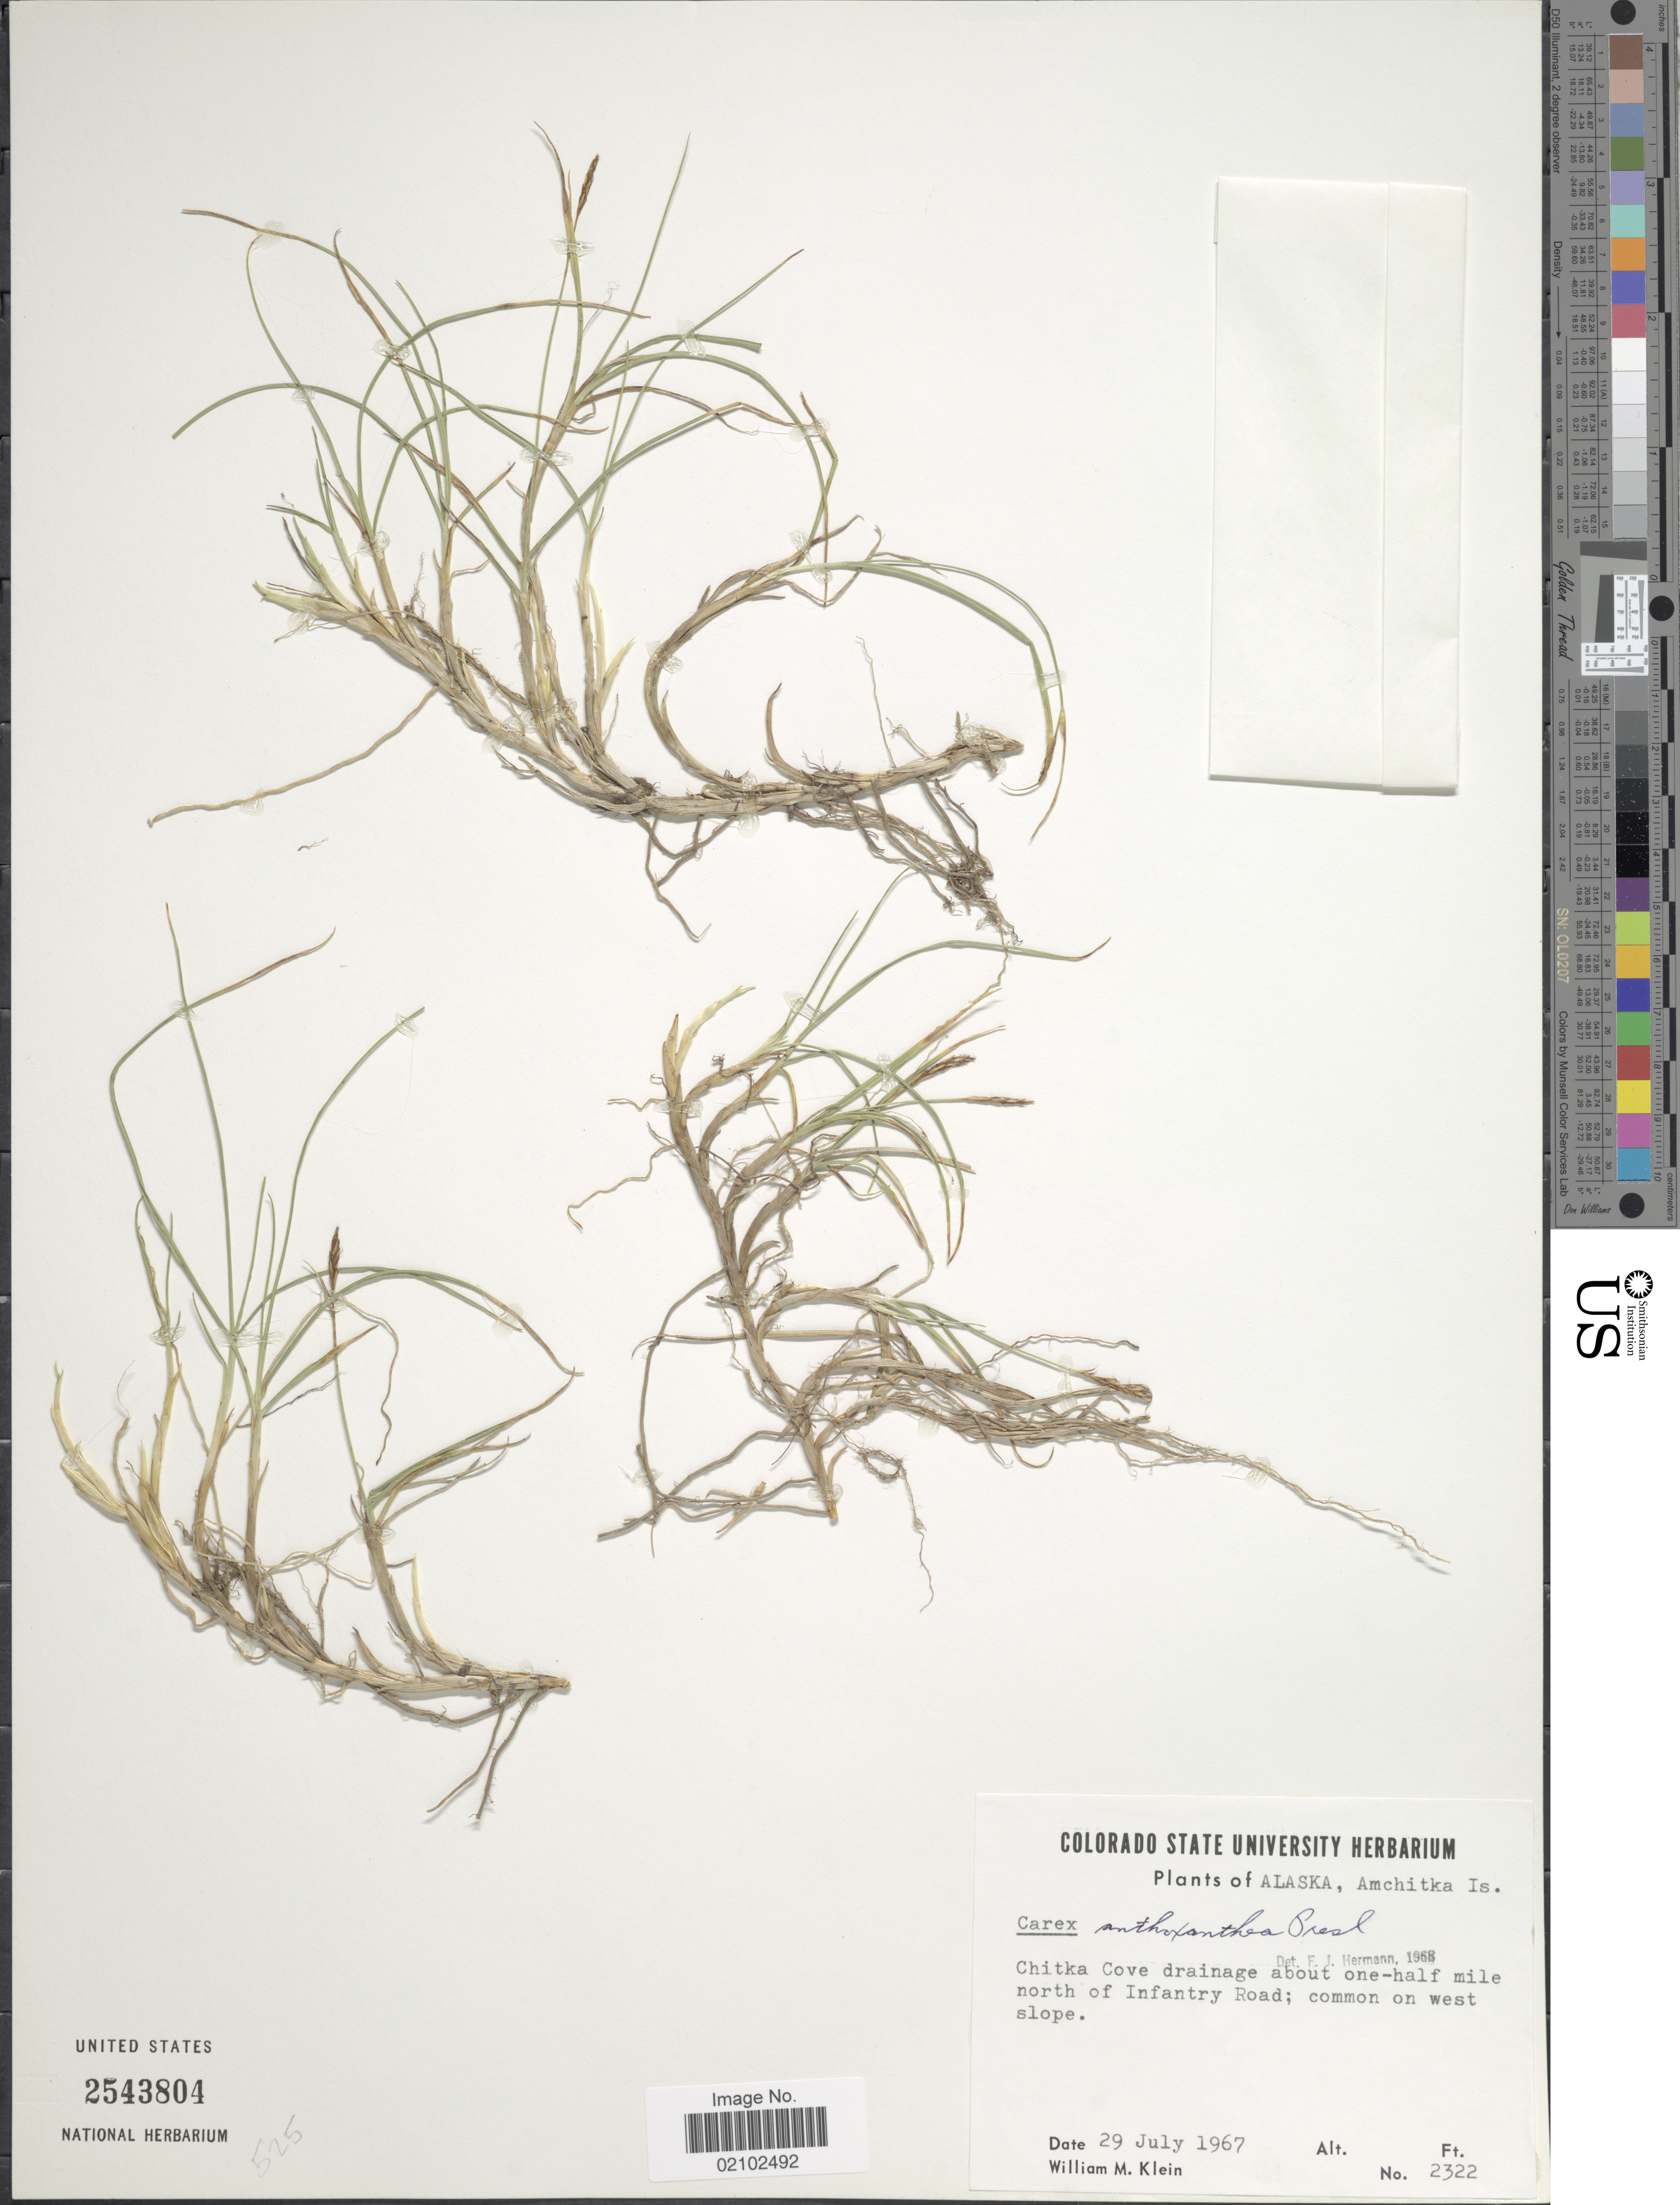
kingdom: Plantae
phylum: Tracheophyta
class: Liliopsida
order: Poales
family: Cyperaceae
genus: Carex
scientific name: Carex anthoxanthea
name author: J. Presl & C. Presl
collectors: W. M. Klein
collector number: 2322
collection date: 1967-07-29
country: United States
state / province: Alaska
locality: Amchitka Is. Chitka Cove drainage about one-half mile north of Infantry Road; common on west slope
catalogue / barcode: US 2543804